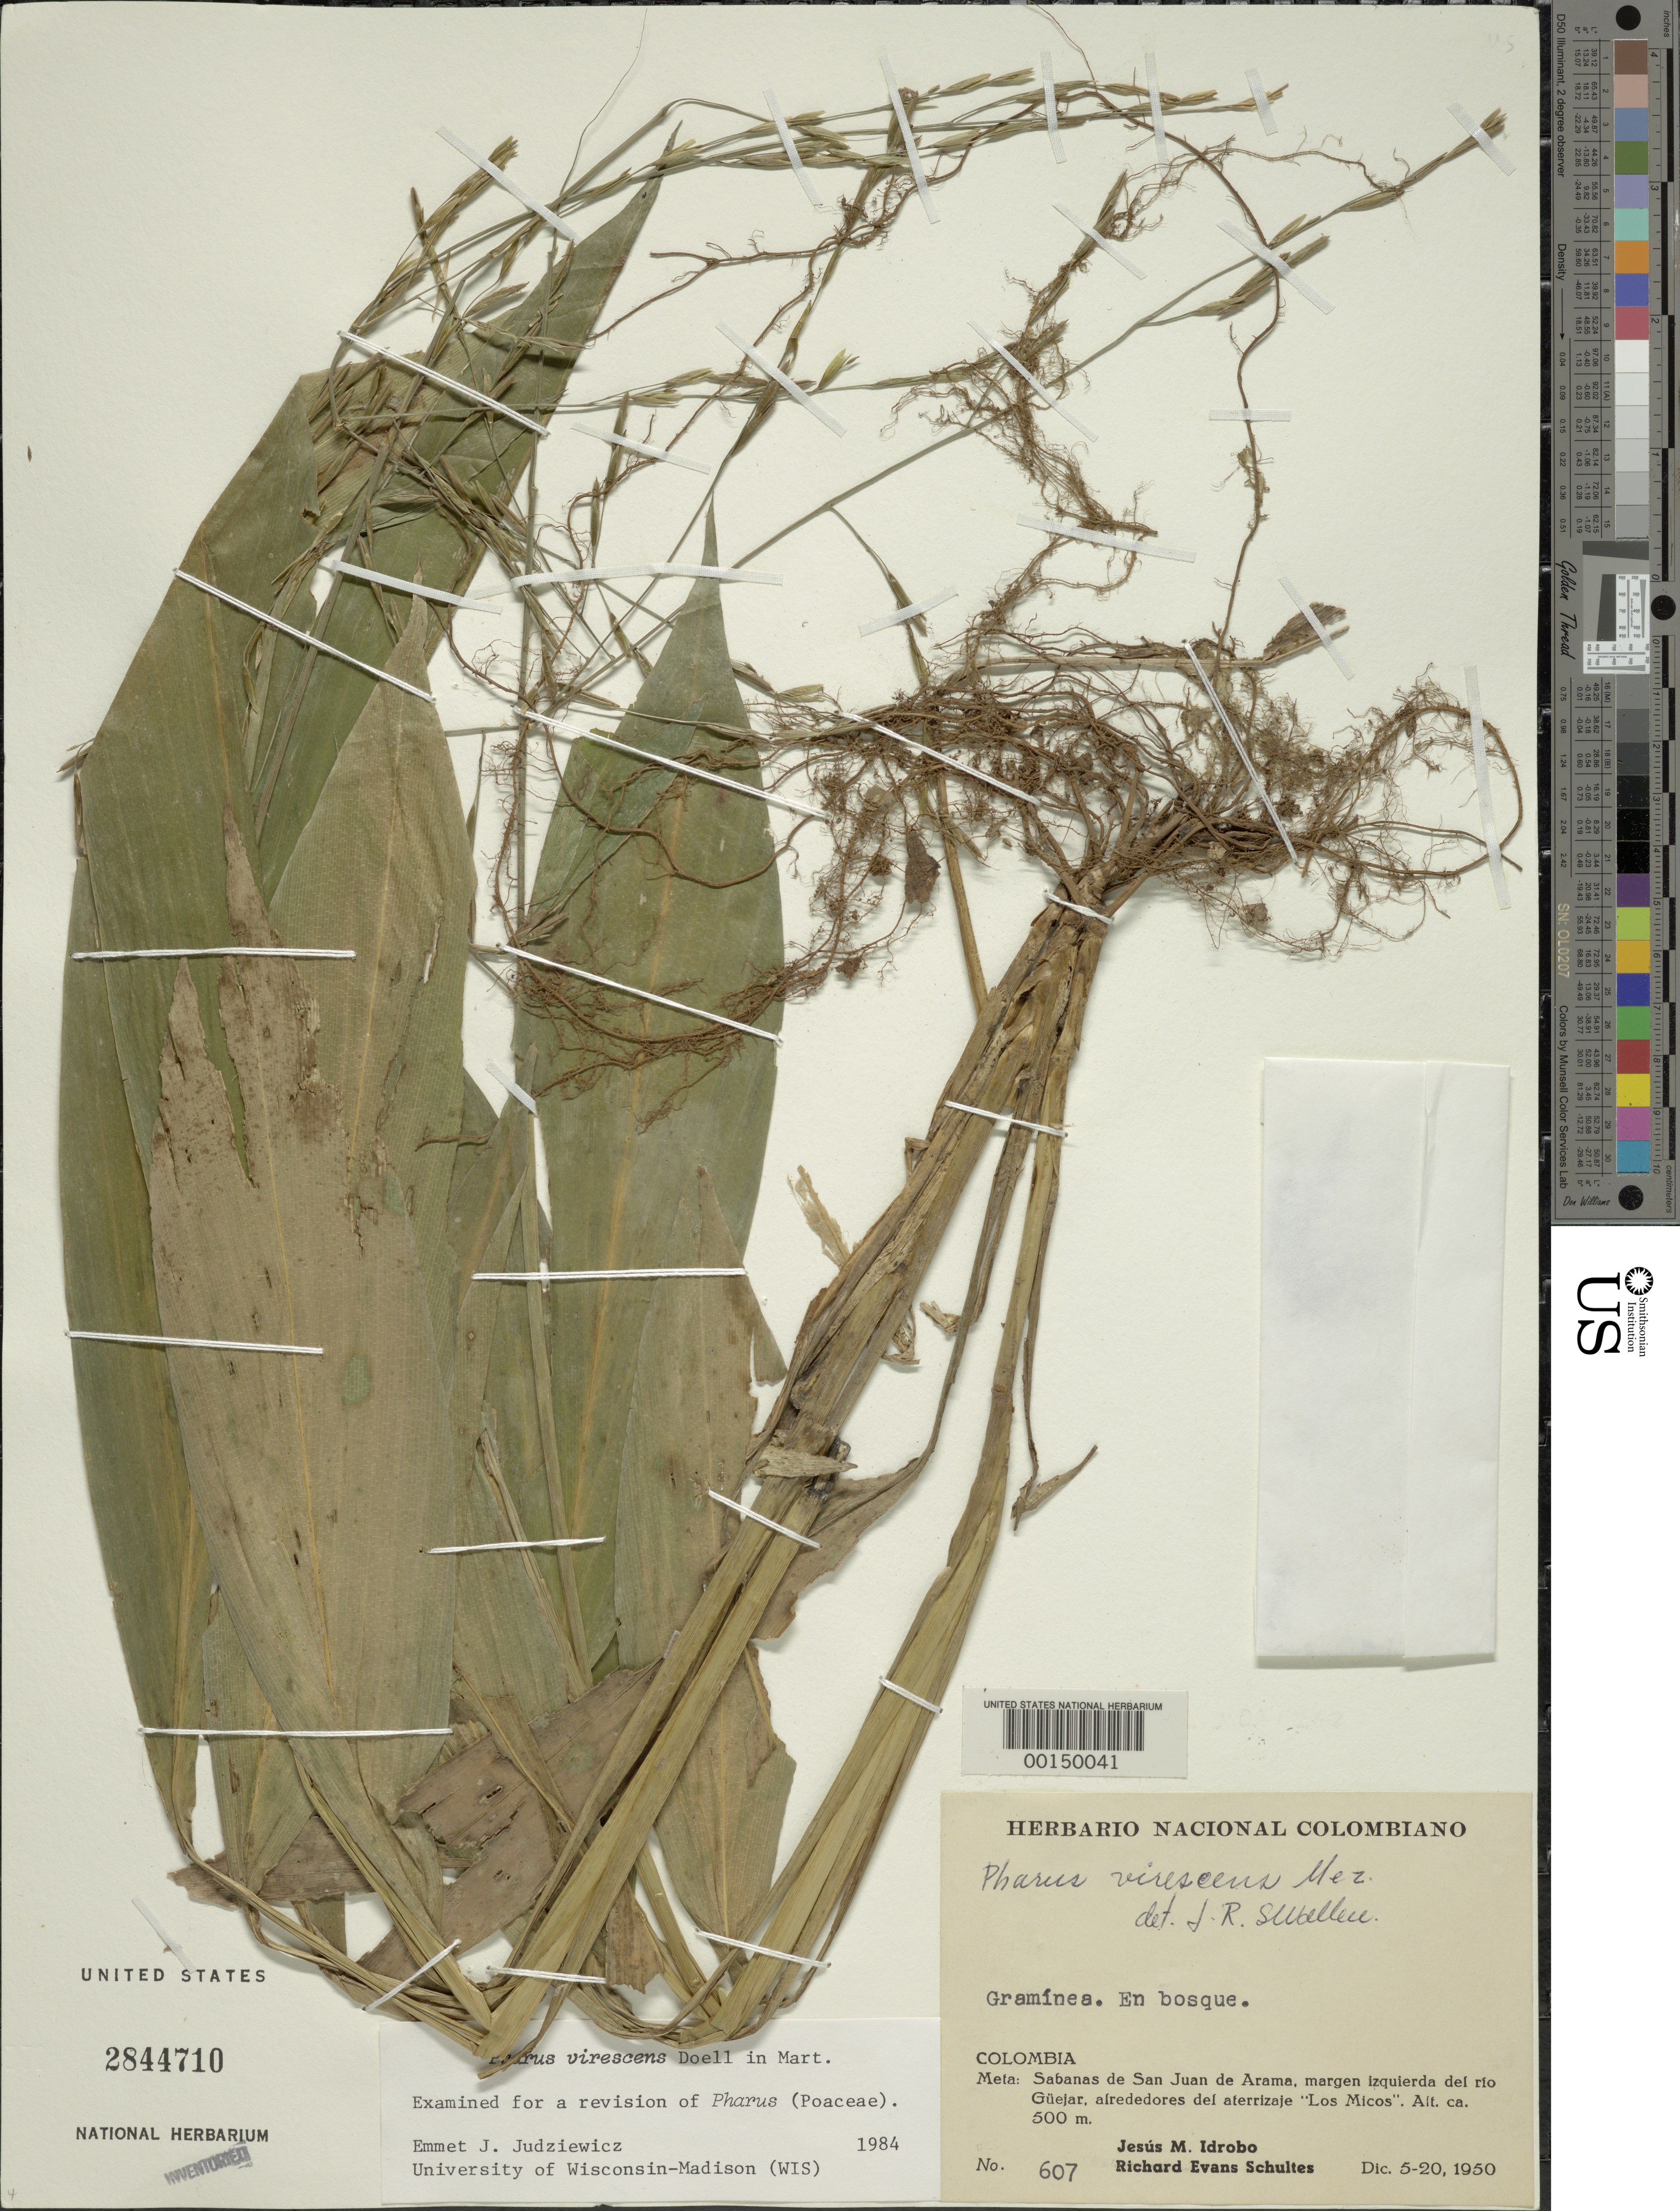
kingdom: Plantae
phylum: Tracheophyta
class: Liliopsida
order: Poales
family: Poaceae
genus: Pharus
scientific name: Pharus virescens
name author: Döll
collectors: J. M. Idrobo & R. E. Schultes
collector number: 607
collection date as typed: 05 Dec 1950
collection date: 1950-12-05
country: Colombia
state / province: Meta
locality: Sabanas de San Juan de Arama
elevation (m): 500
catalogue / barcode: US 2844710